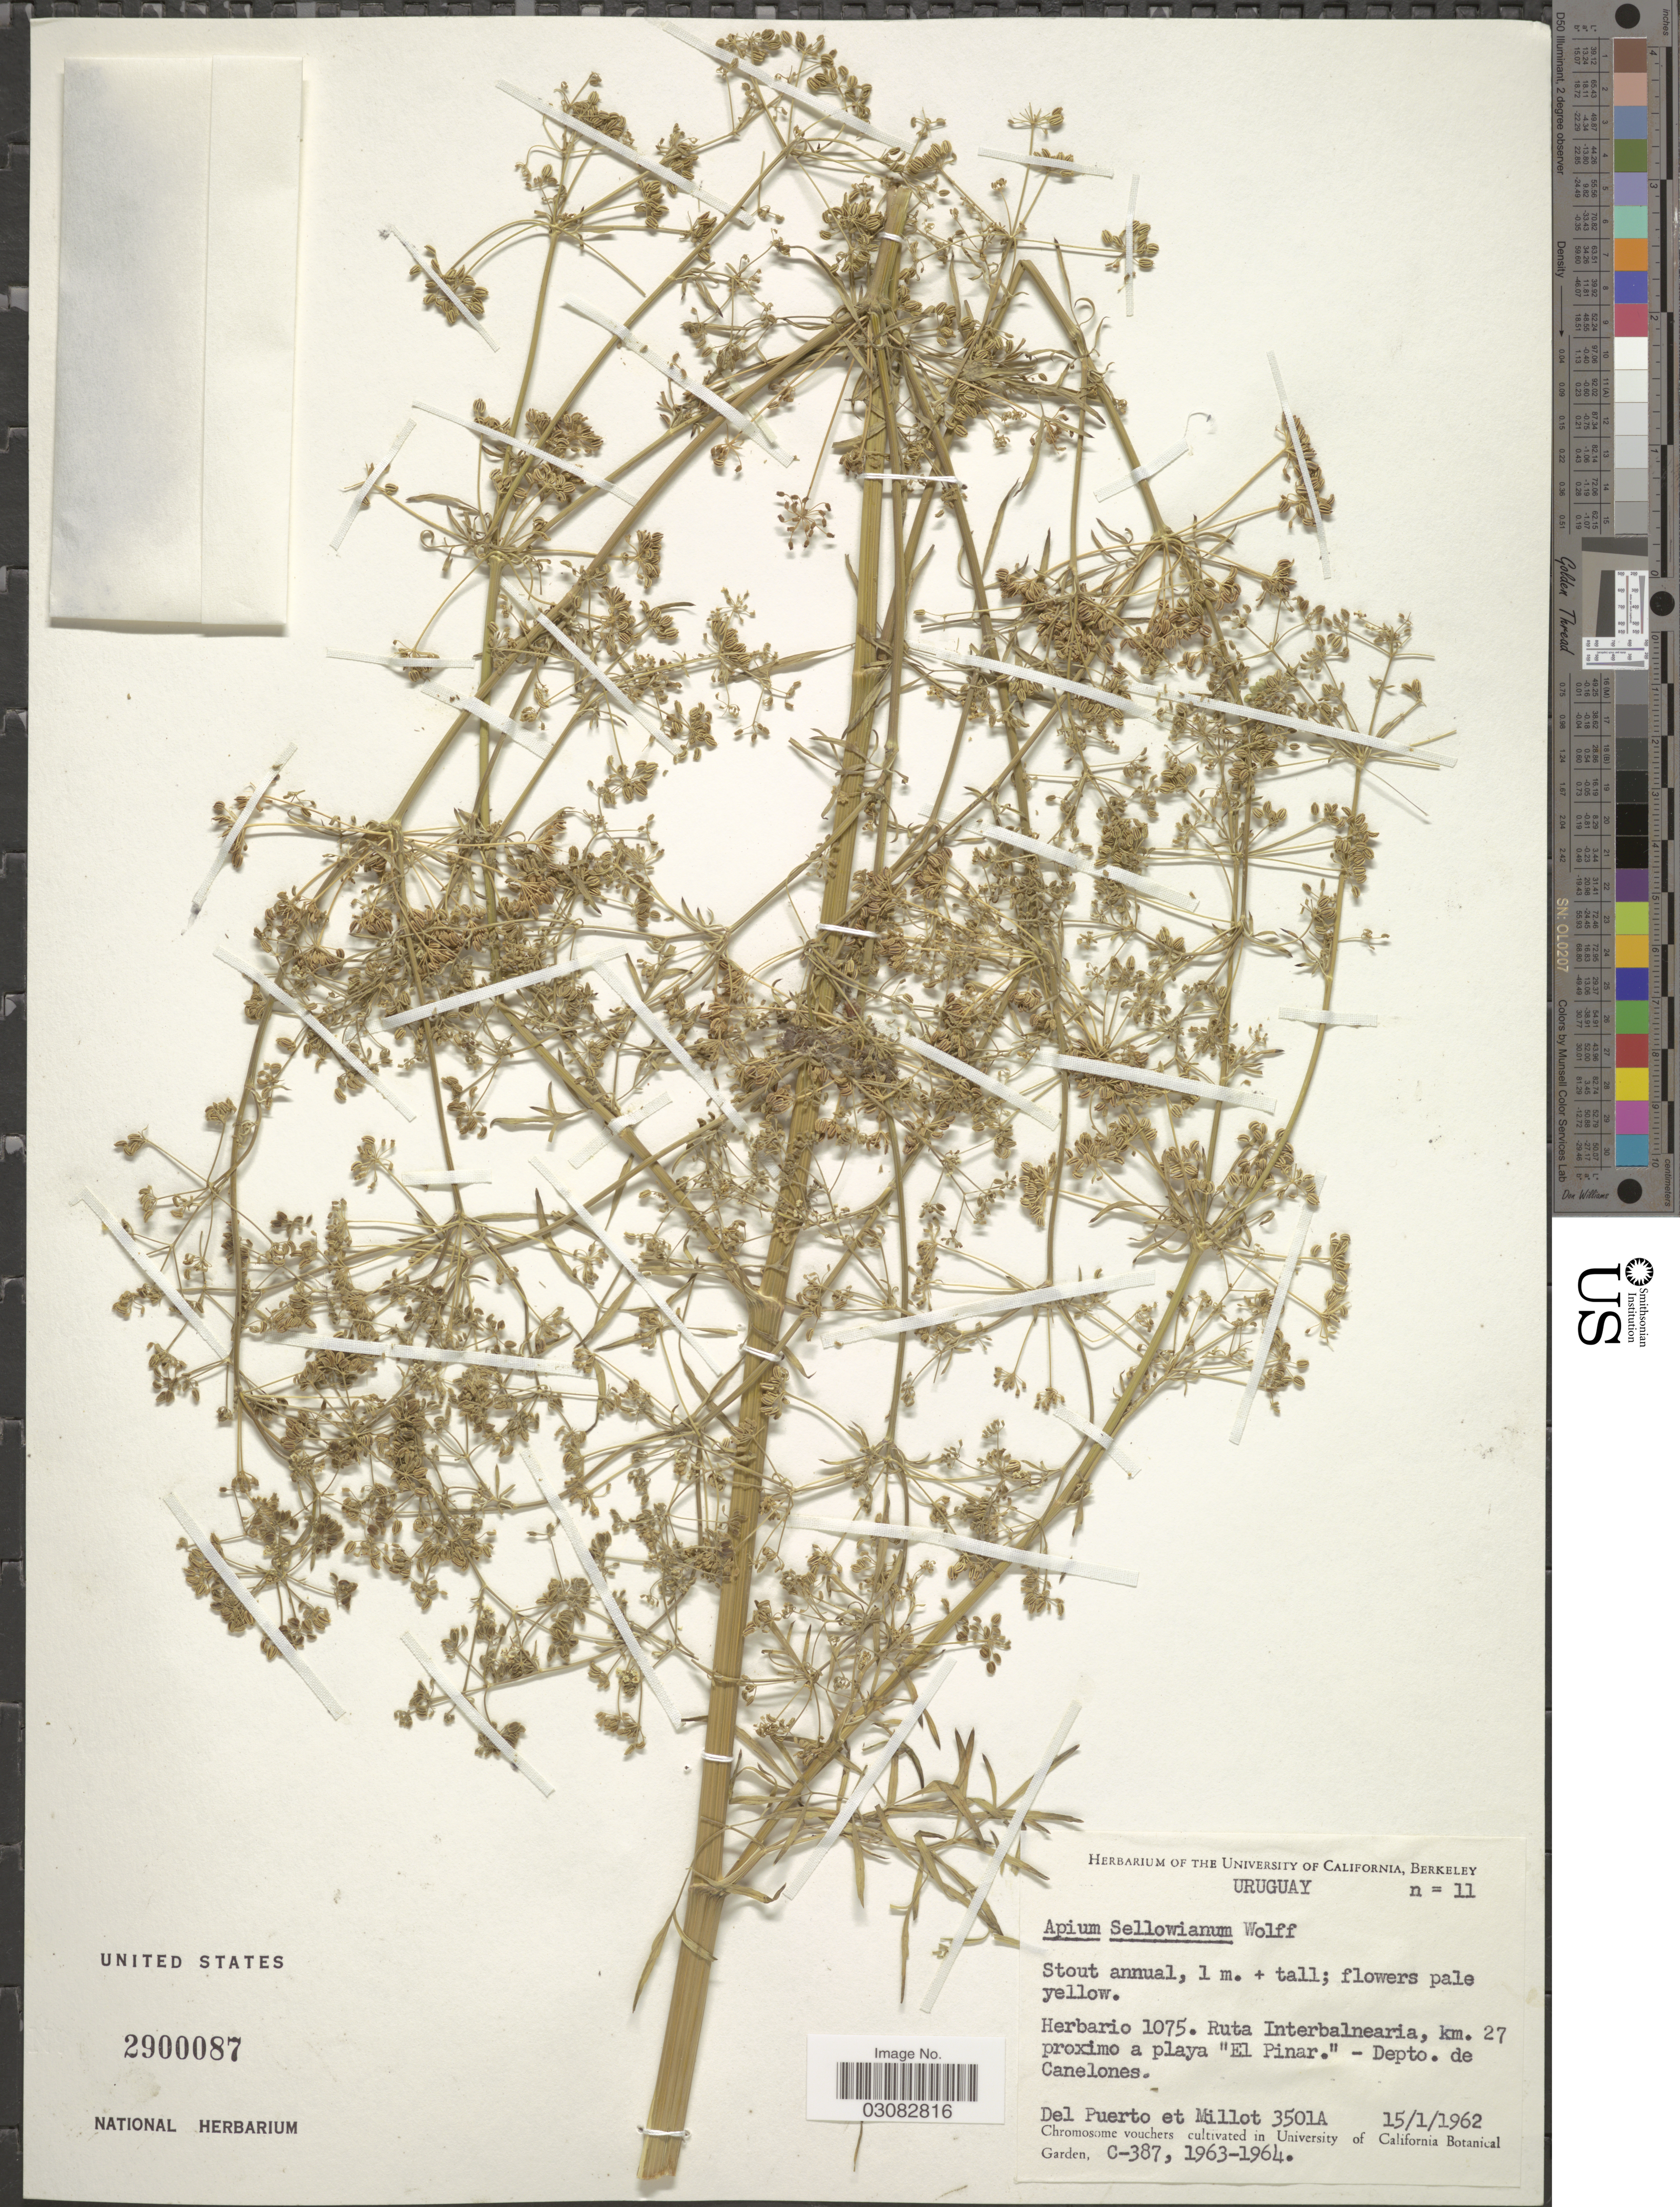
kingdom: Plantae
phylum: Tracheophyta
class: Magnoliopsida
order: Apiales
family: Apiaceae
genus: Apium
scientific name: Apium sellowianum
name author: H. Wolff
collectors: Del Puerto & -. Millot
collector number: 3501A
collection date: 1962-01-25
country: Uruguay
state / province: Canelones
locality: Ruta Interbalnearia, km. 27 proximo a playa "El Pinar" - Depto. de Canelones.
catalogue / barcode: US 2900087